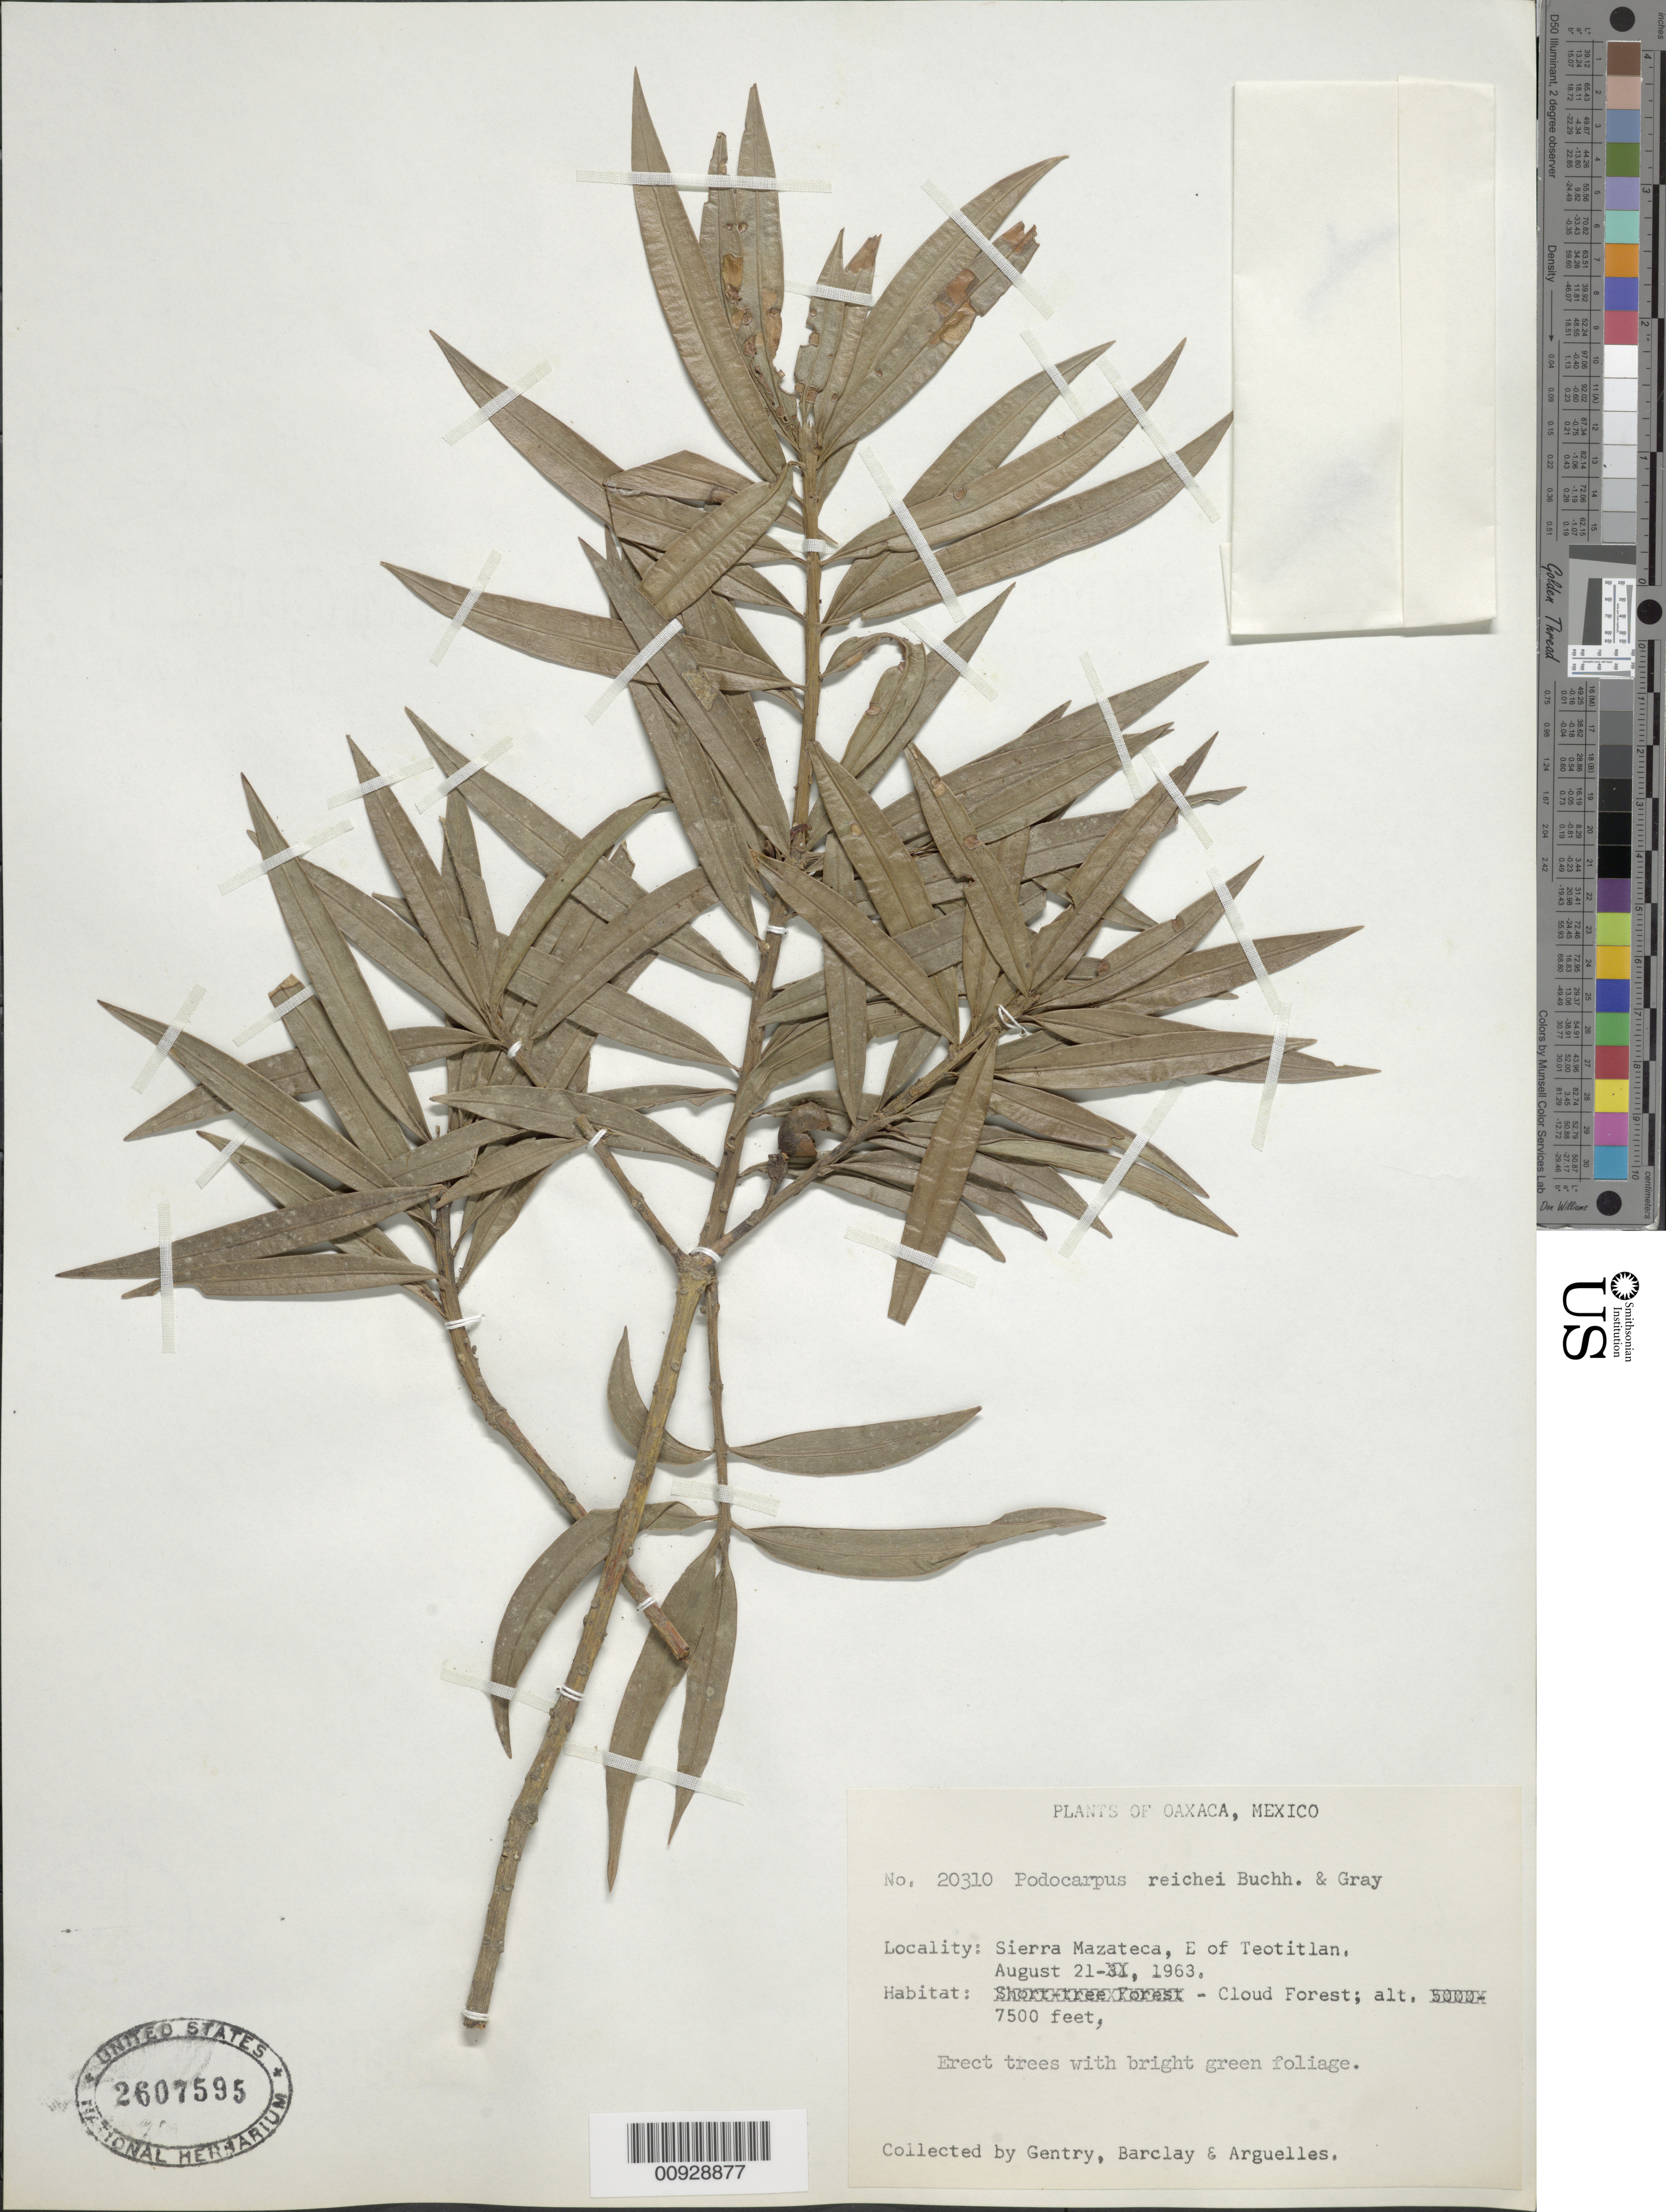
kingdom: Plantae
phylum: Tracheophyta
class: Pinopsida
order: Pinales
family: Podocarpaceae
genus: Podocarpus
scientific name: Podocarpus reichei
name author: J. Buchholz & N.E. Gray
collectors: Gentry, --, -- Barclay & Arguelles, --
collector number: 20310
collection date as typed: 21 Aug 1963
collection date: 1963-08-21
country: Mexico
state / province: Oaxaca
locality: Sierra Mazateca, E of Teotitlan.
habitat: Cloud forest.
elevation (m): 2286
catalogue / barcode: US 2607595